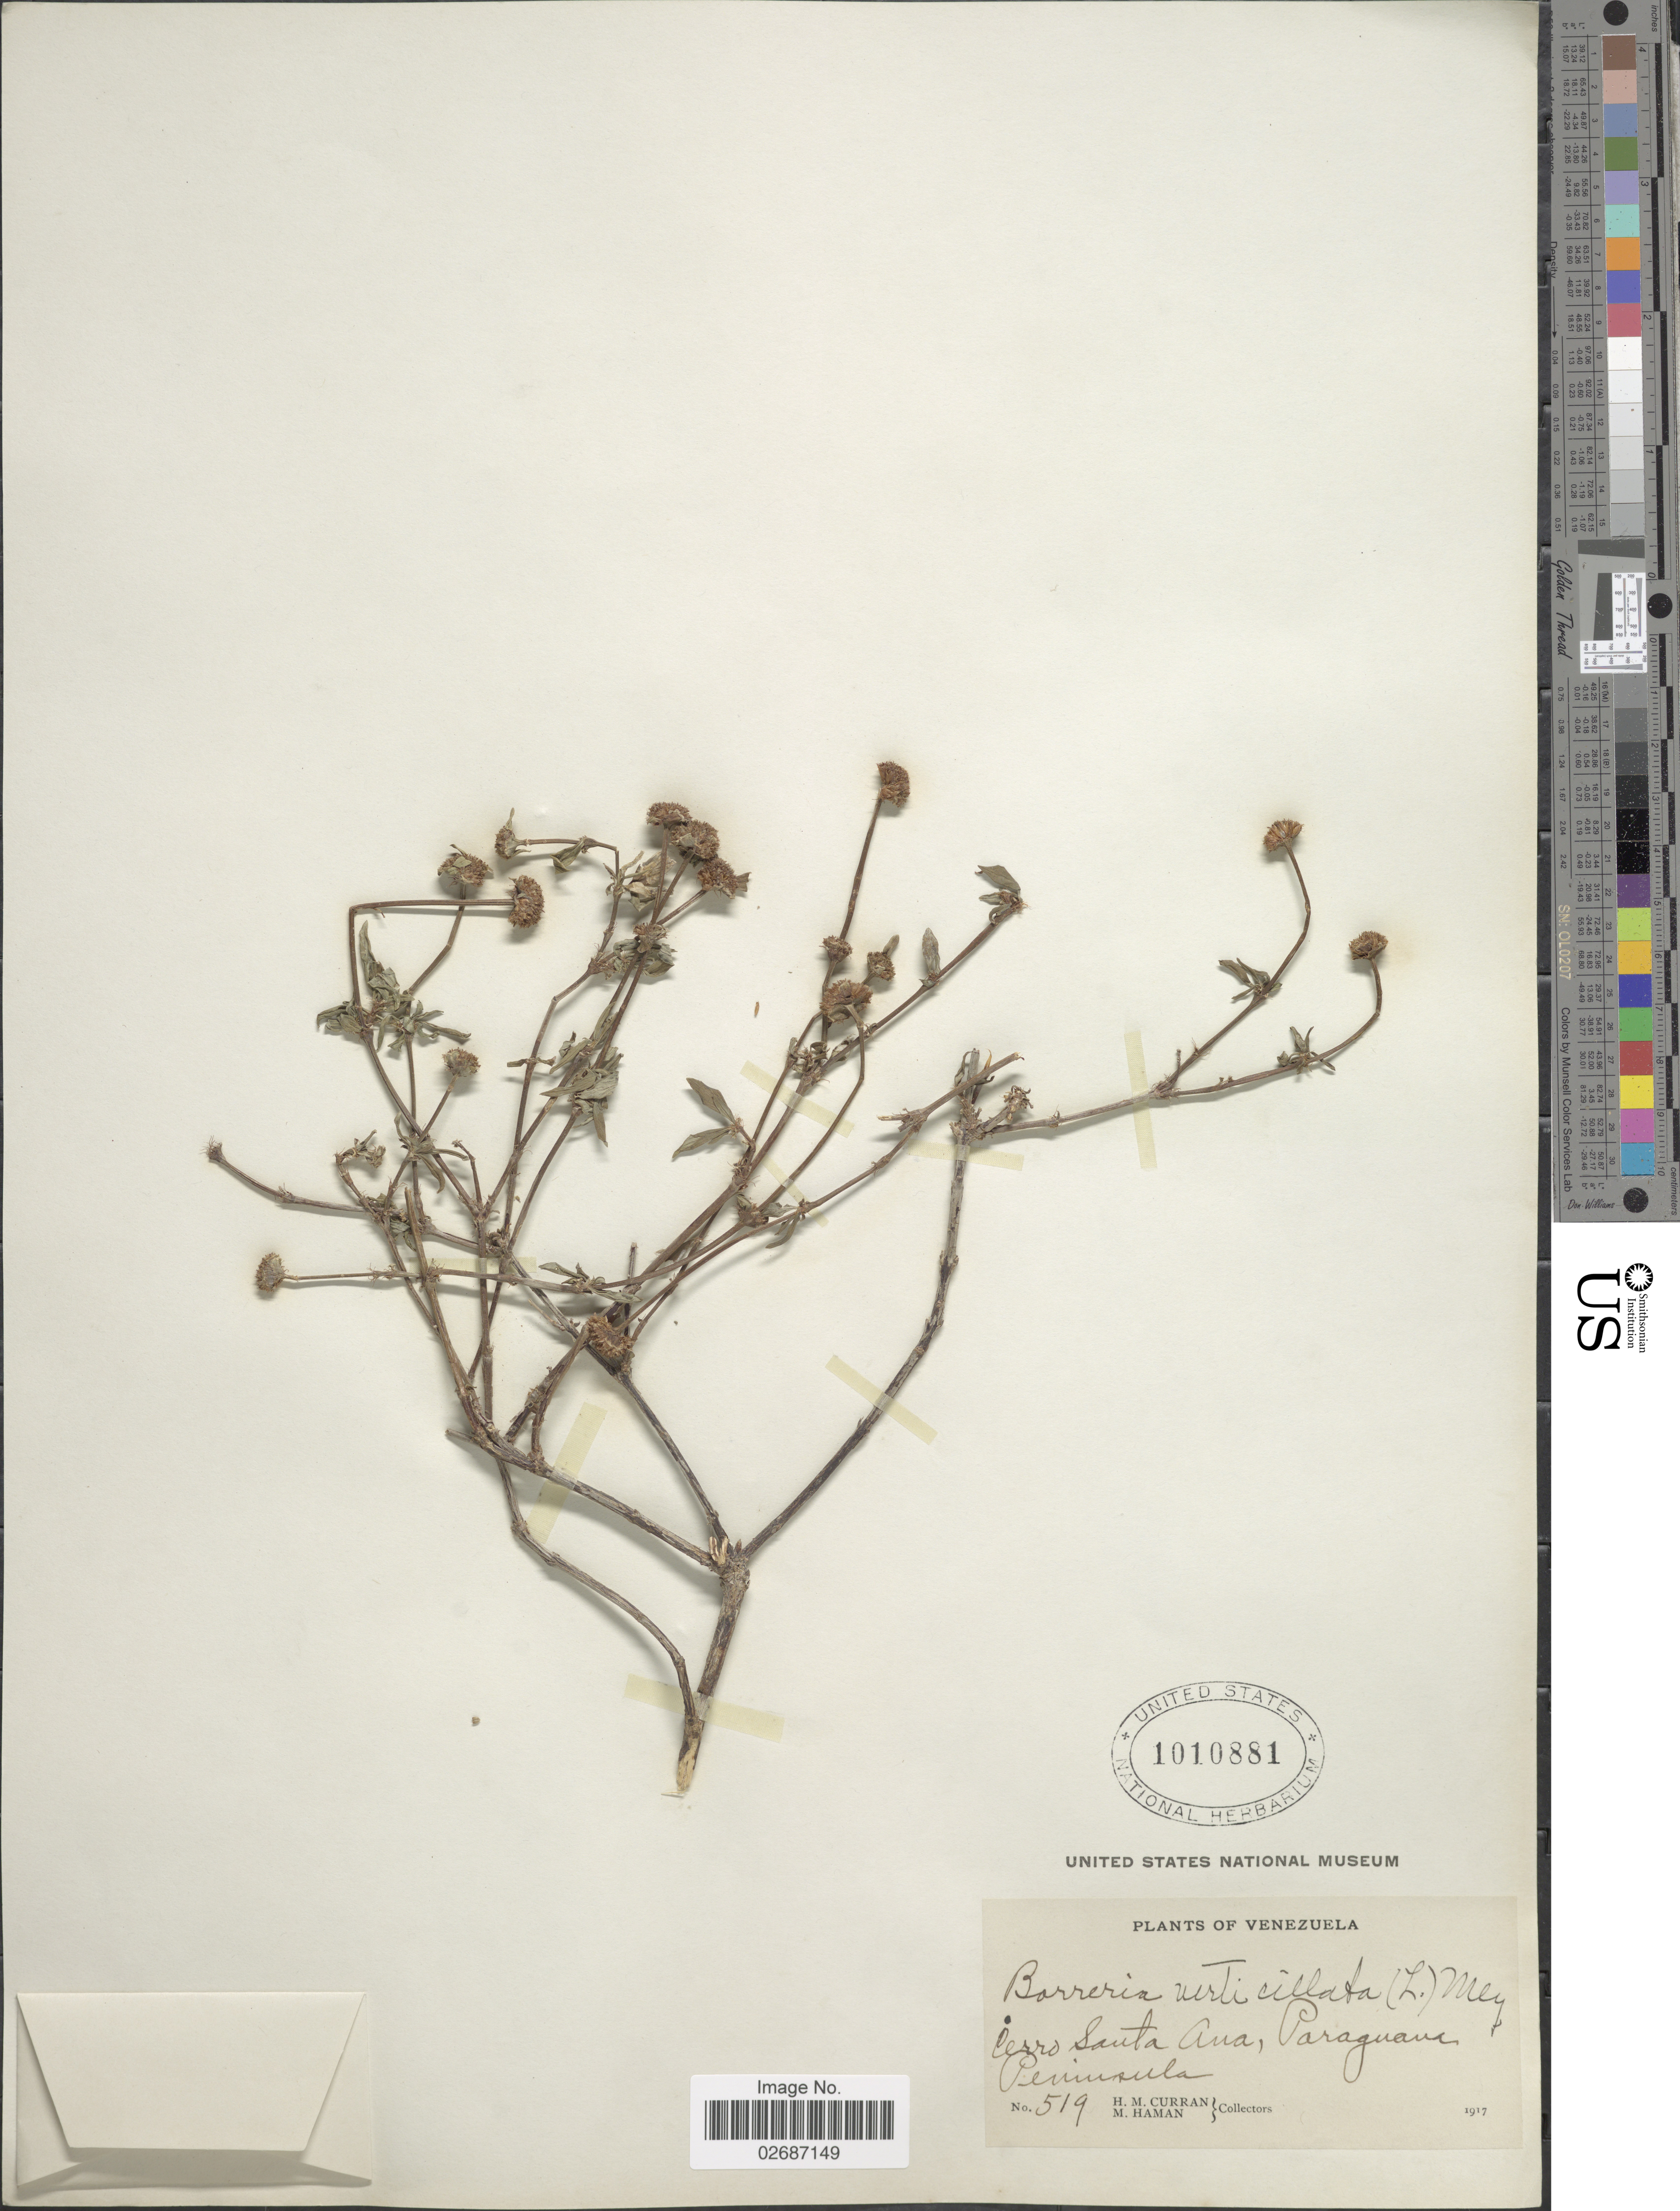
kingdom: Plantae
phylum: Tracheophyta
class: Magnoliopsida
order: Gentianales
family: Rubiaceae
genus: Borreria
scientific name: Borreria verticillata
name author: (L.) G. Mey.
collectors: H. M. Curran & M. Haman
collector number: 519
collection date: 1917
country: Venezuela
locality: Cerro Santa Ana, Paraguana Peninsula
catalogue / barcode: US 1010881